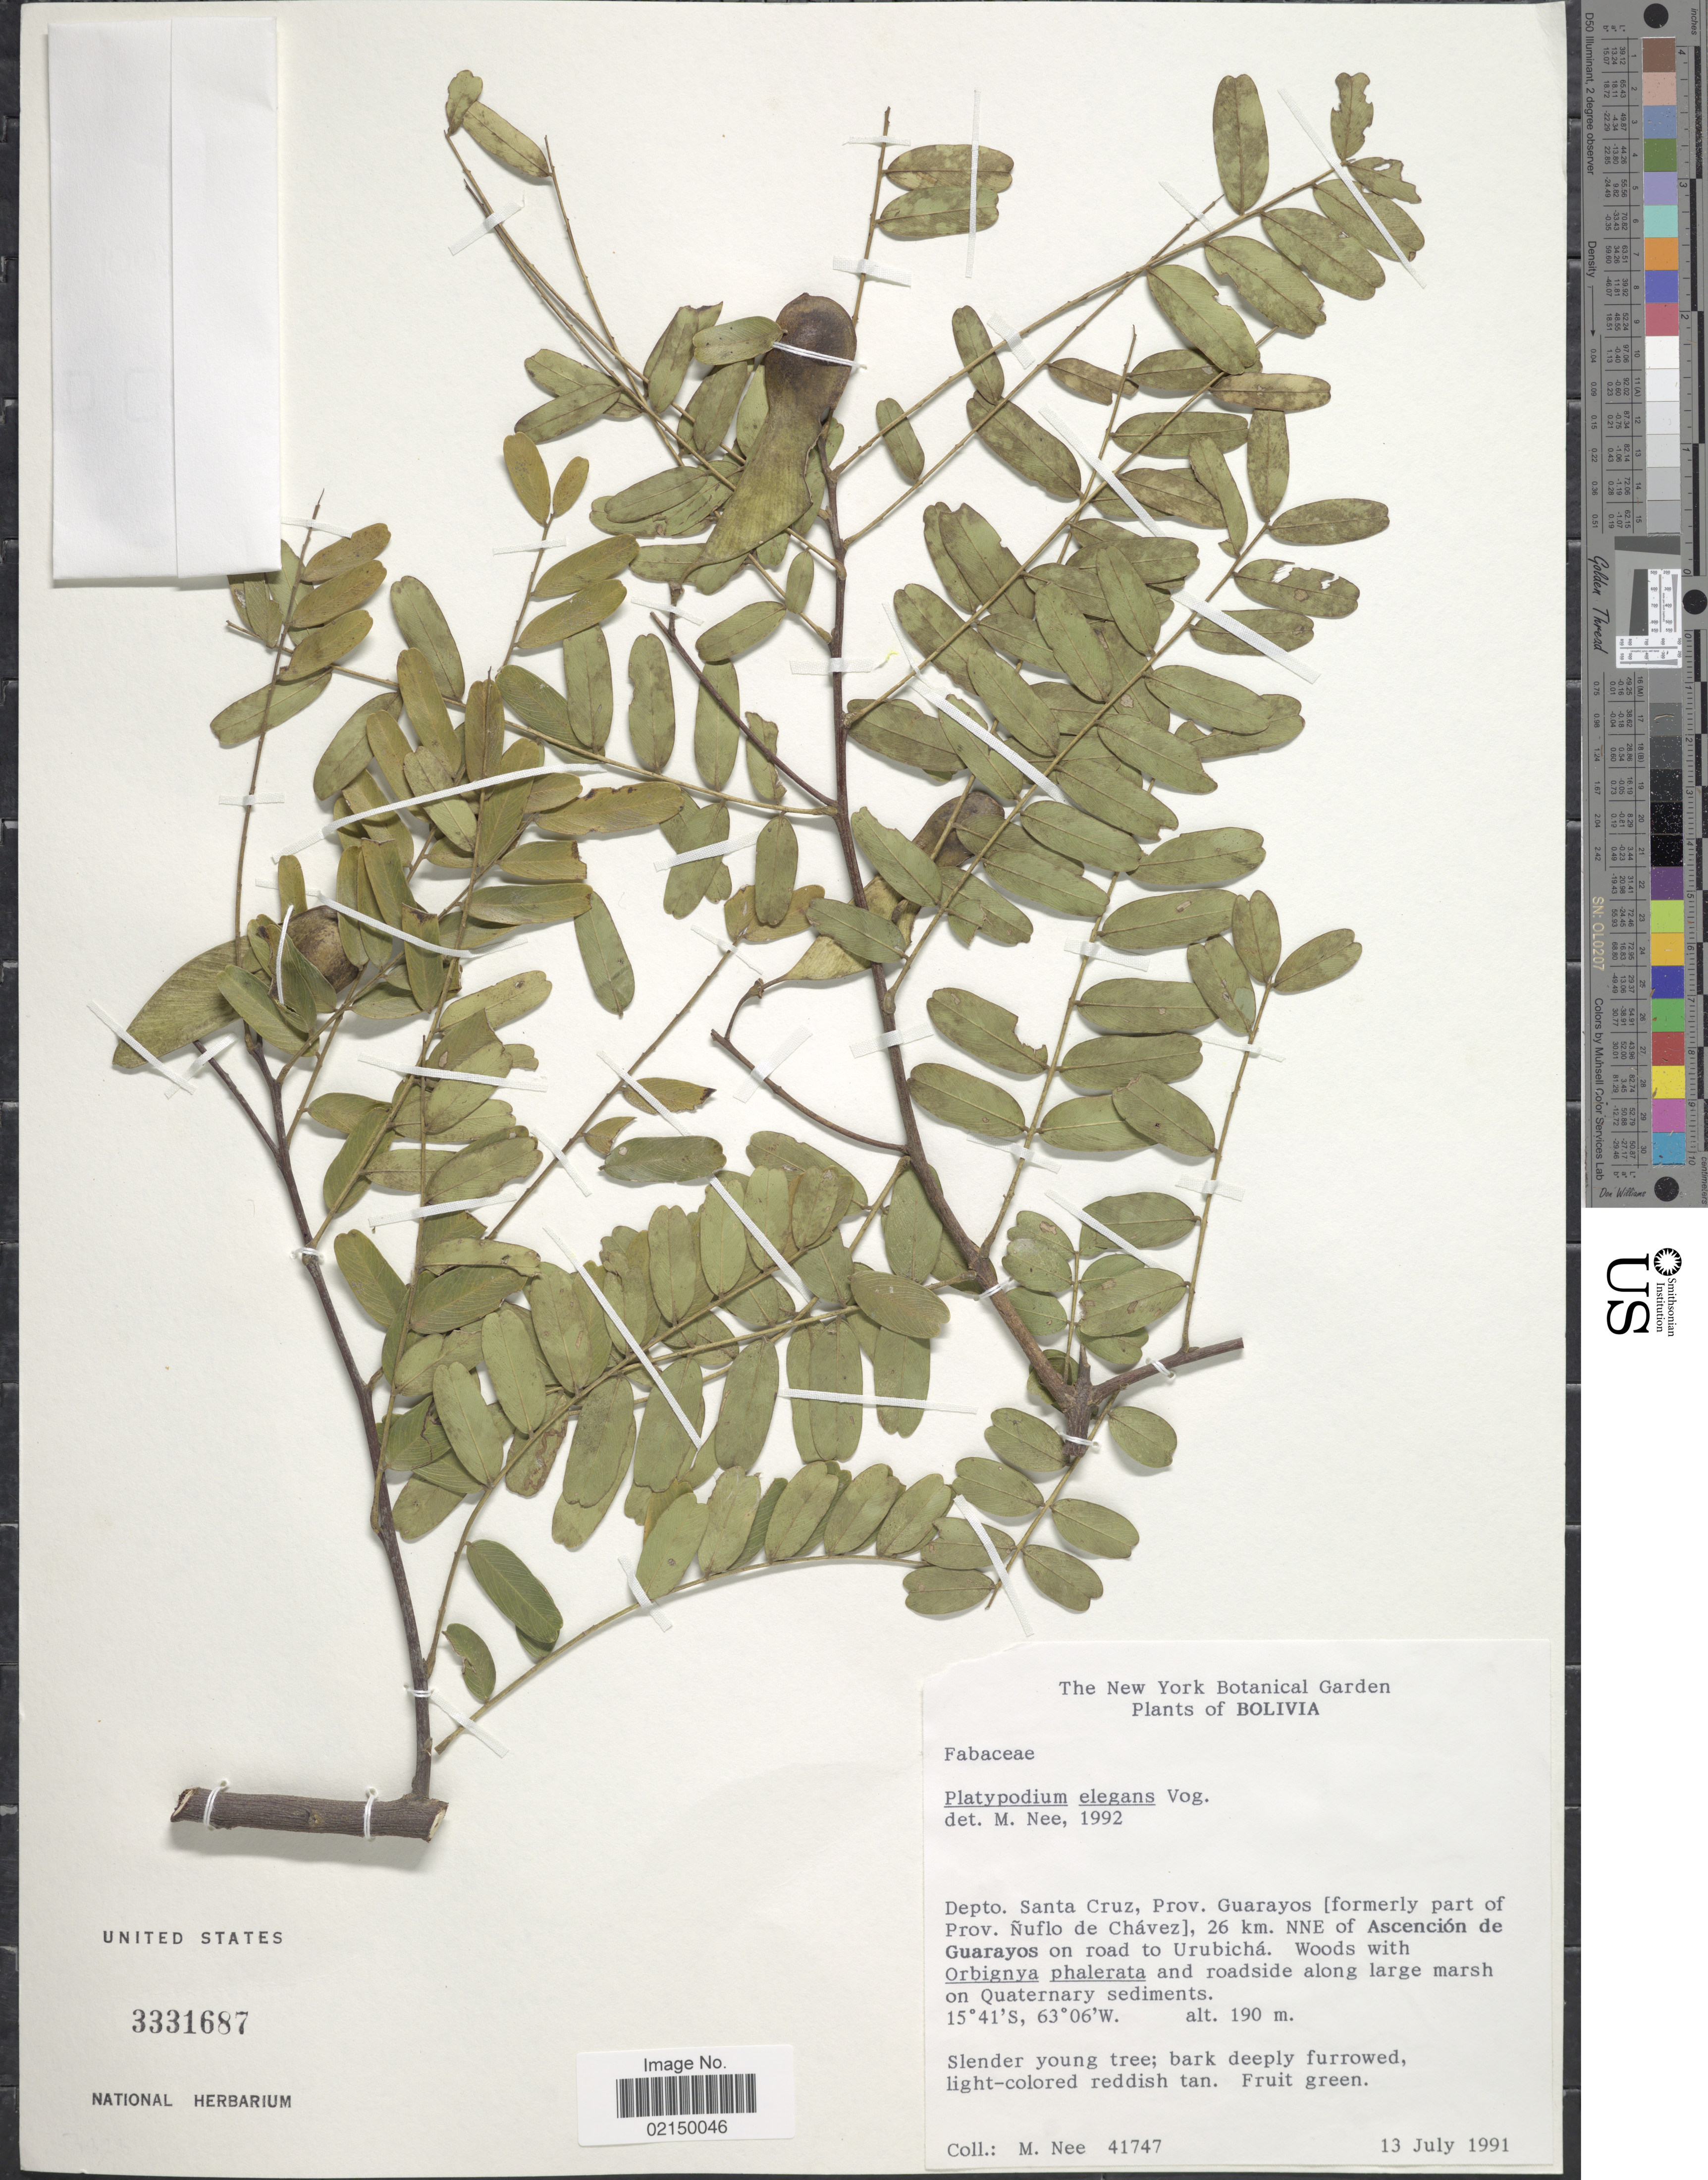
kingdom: Plantae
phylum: Tracheophyta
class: Magnoliopsida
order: Fabales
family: Fabaceae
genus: Platypodium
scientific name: Platypodium elegans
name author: Vogel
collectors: M. Nee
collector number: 41747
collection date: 1991-07-13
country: Bolivia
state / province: Santa Cruz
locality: Prov. Guarayos (formerly part of Prov. Nuflo de Chavez), 26 km. NNE of Ascencion de Guarayos on road to Urubicha, roadside along large marsh on Quaternary sediments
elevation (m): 190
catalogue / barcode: US 3331687